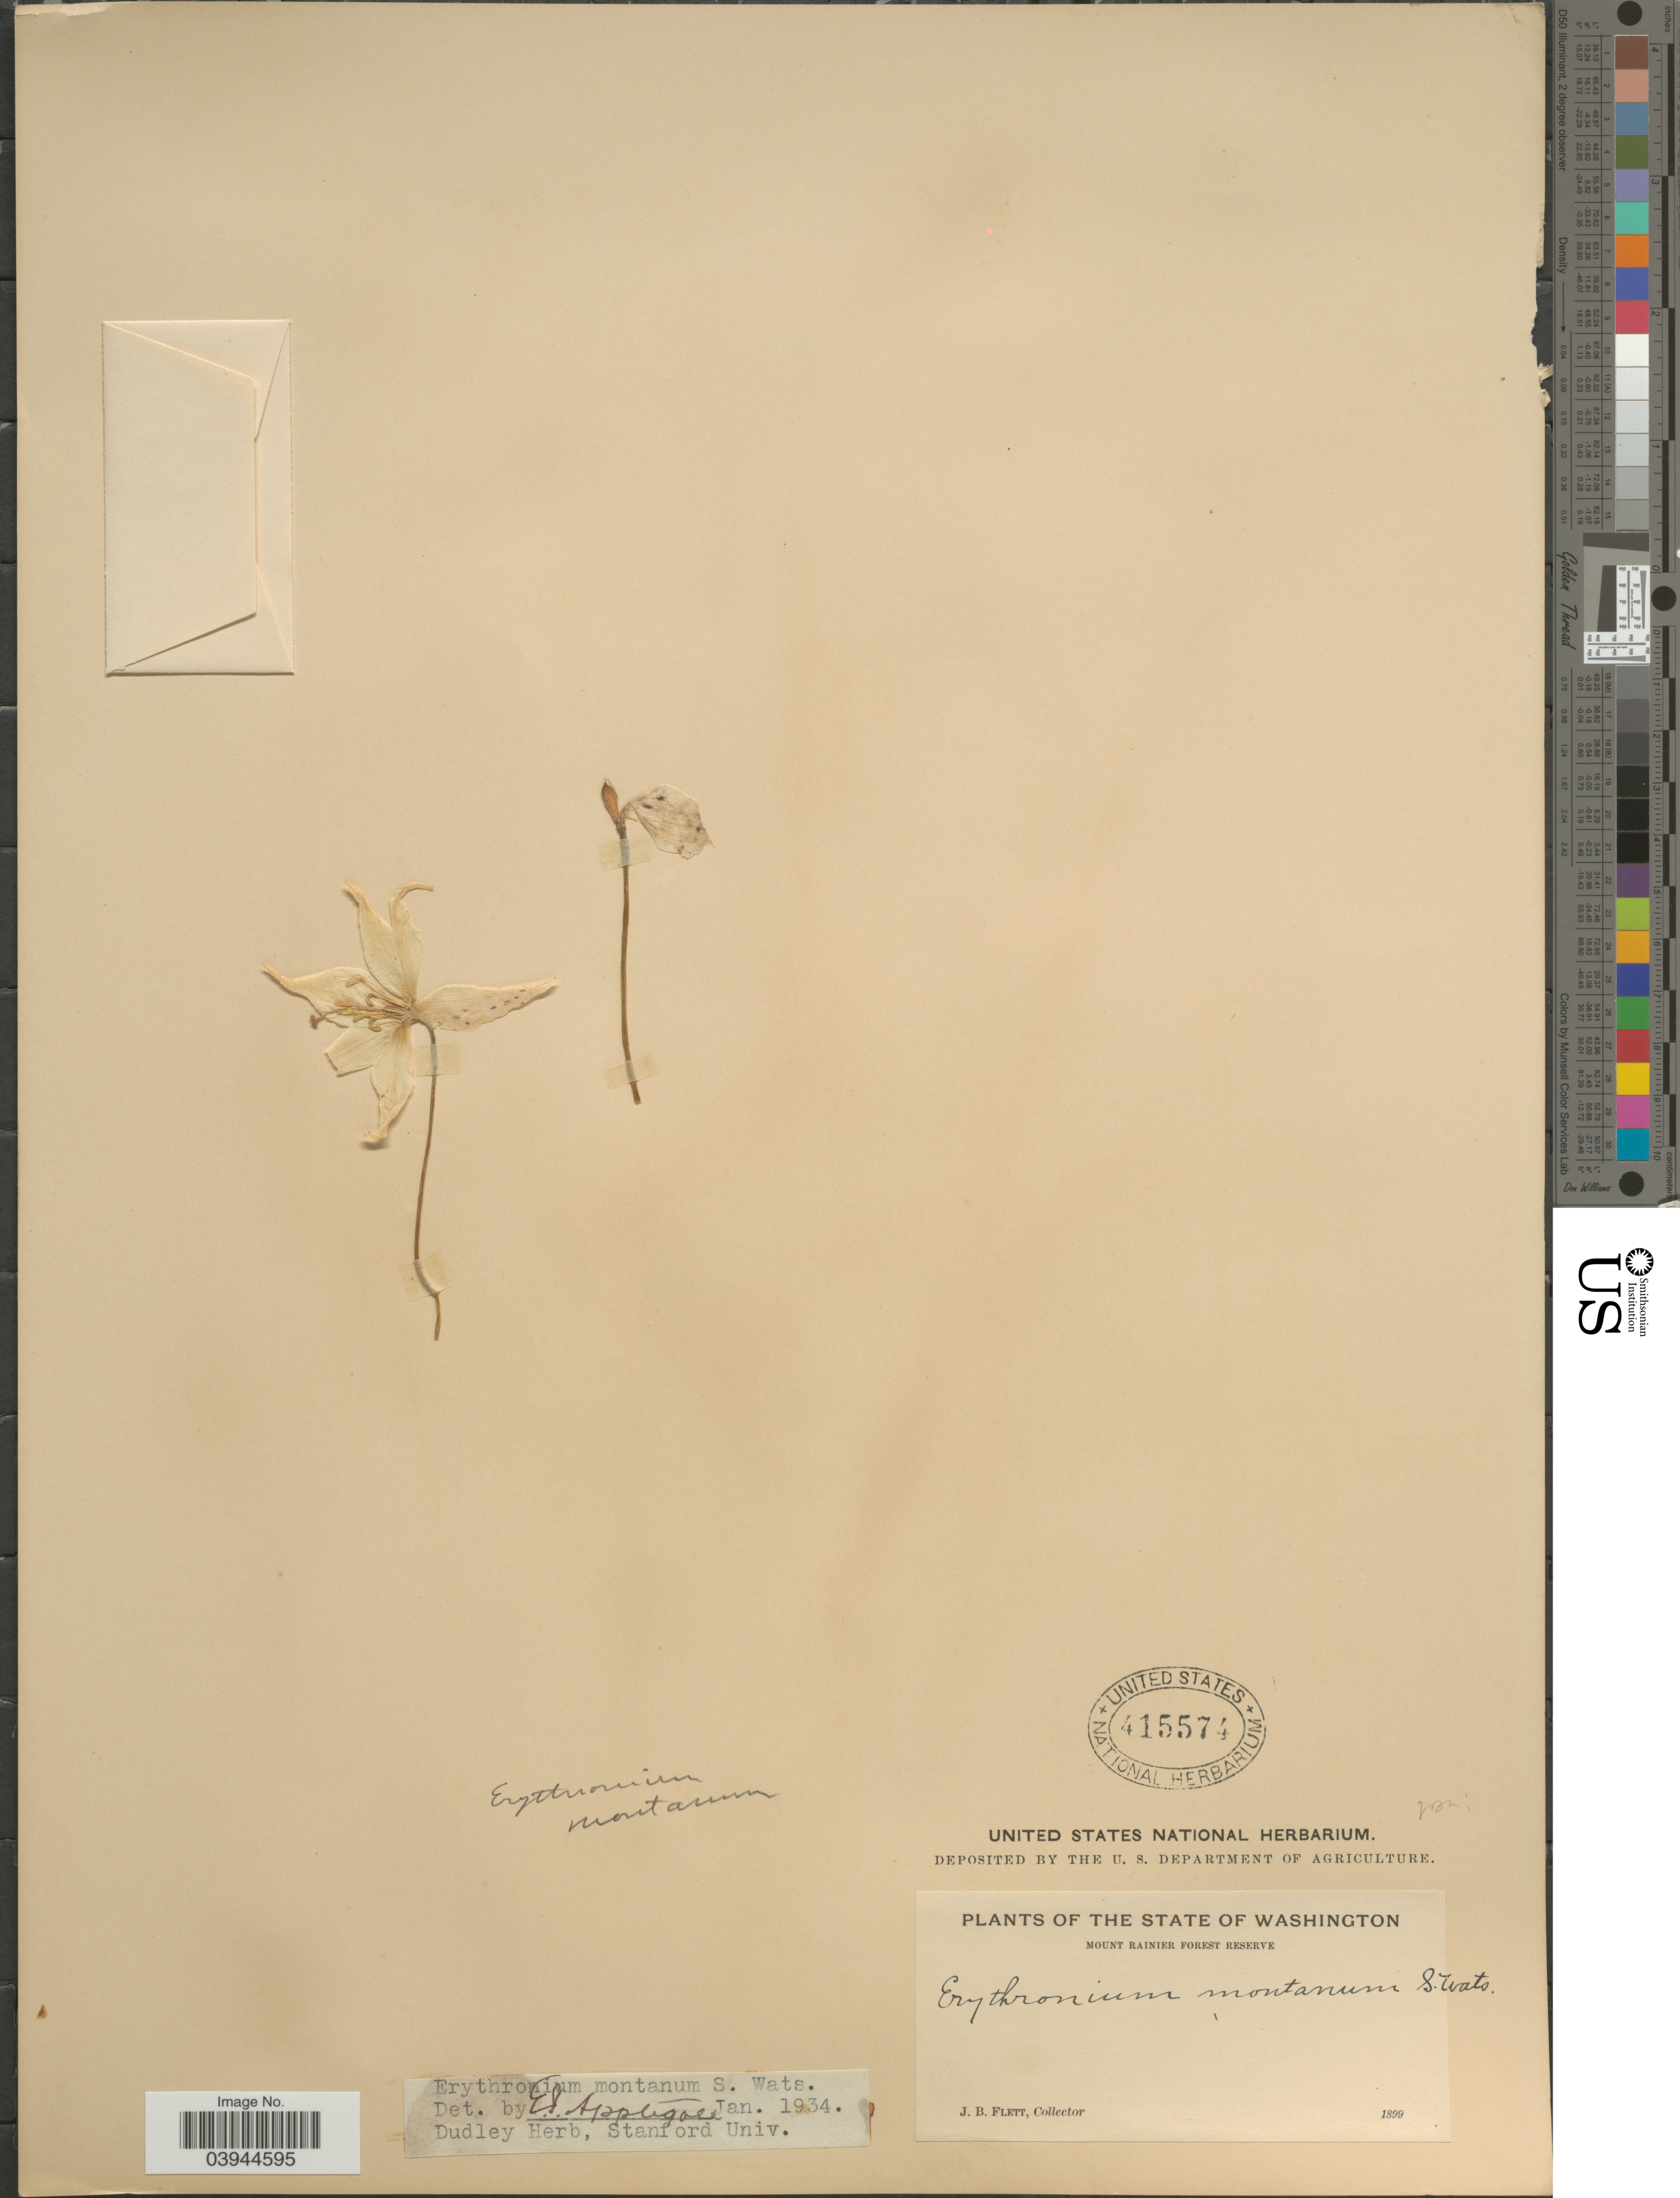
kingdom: Plantae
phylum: Tracheophyta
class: Liliopsida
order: Liliales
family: Liliaceae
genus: Erythronium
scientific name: Erythronium montanum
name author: S. Watson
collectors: J. Flett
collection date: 1899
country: United States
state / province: Washington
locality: Mount Rainier Forest Reserve.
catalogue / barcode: US 415574